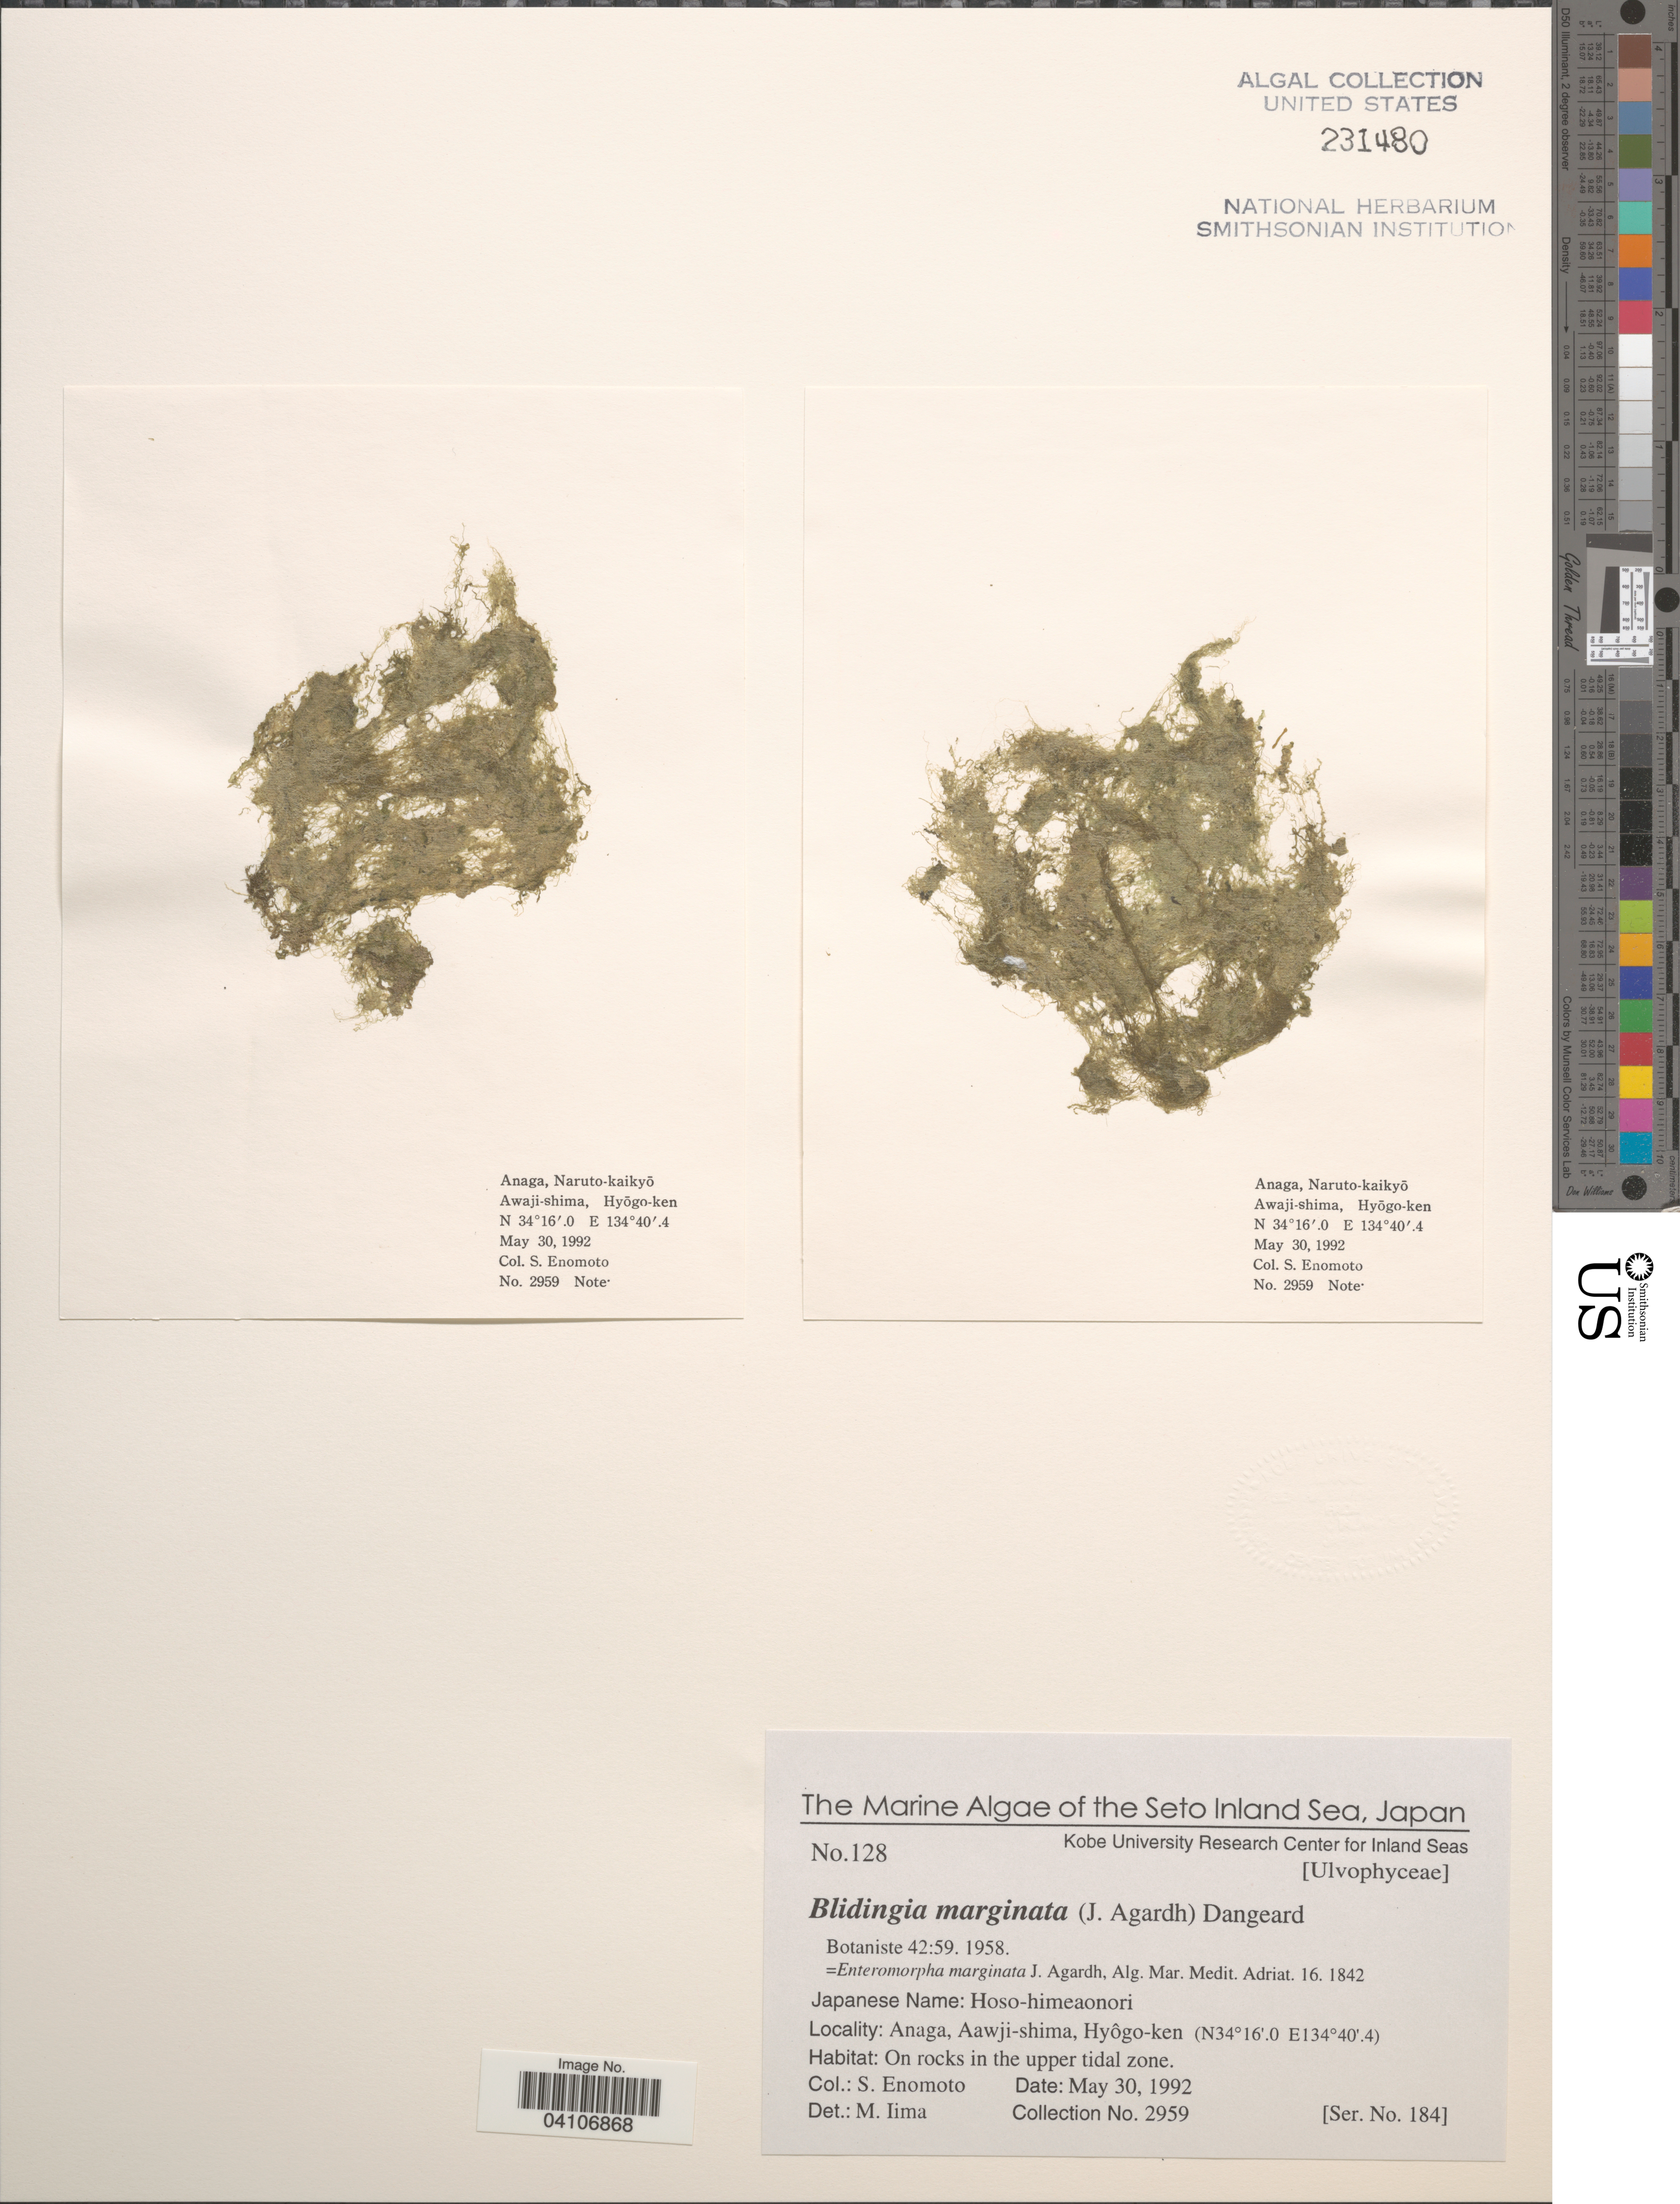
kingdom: Plantae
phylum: Chlorophyta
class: Ulvophyceae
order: Ulvales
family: Kornmanniaceae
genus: Blidingia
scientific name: Blidingia marginata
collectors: S. Enomoto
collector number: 2959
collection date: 1992-05-30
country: Japan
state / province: Hyogo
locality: The Seto Inland Sea. Anaga, Aawji-shima, Hyôgo-ken. On rocks in the upper tidal zone.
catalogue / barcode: US 231480